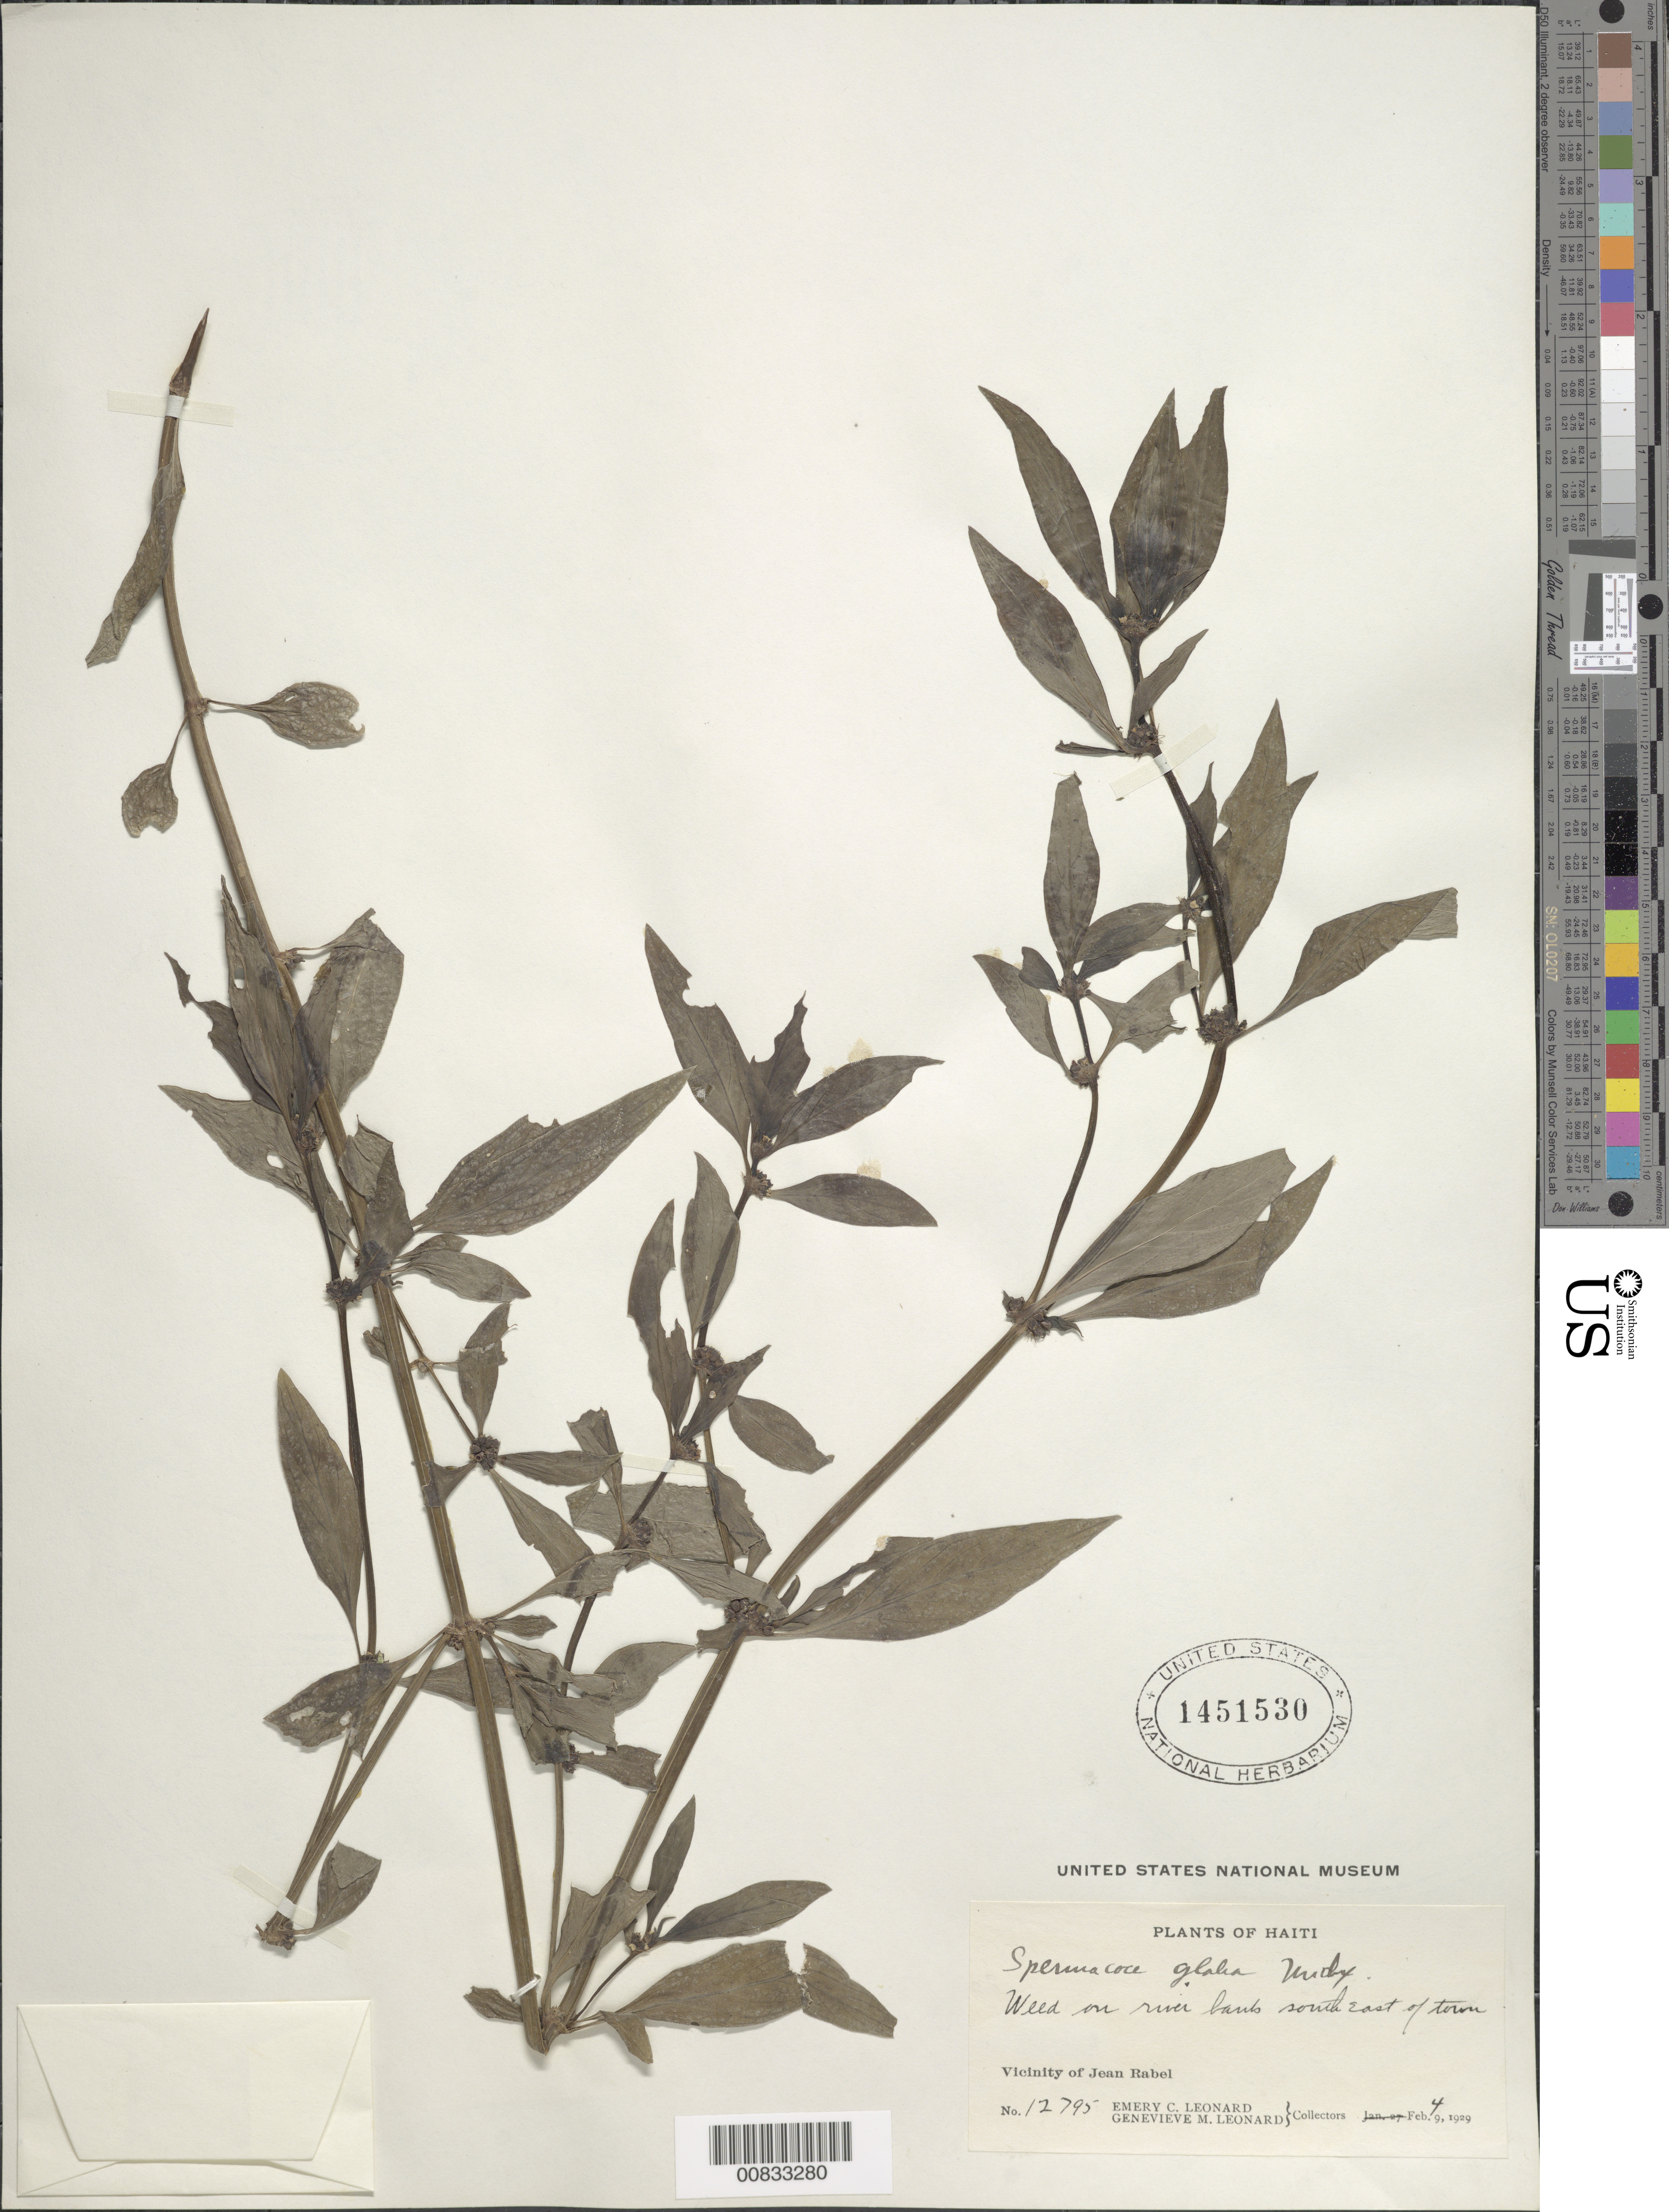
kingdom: Plantae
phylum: Tracheophyta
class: Magnoliopsida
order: Gentianales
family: Rubiaceae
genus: Spermacoce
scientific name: Spermacoce glabra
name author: Michx.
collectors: E. C. Leonard & G. M. Leonard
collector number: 12795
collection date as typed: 04 Feb 1929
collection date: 1929-02-04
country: Haiti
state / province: Nord-Ouest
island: Hispaniola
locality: Vicinity of Jean Rabel, SE of town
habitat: On river bank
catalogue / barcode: US 1451530